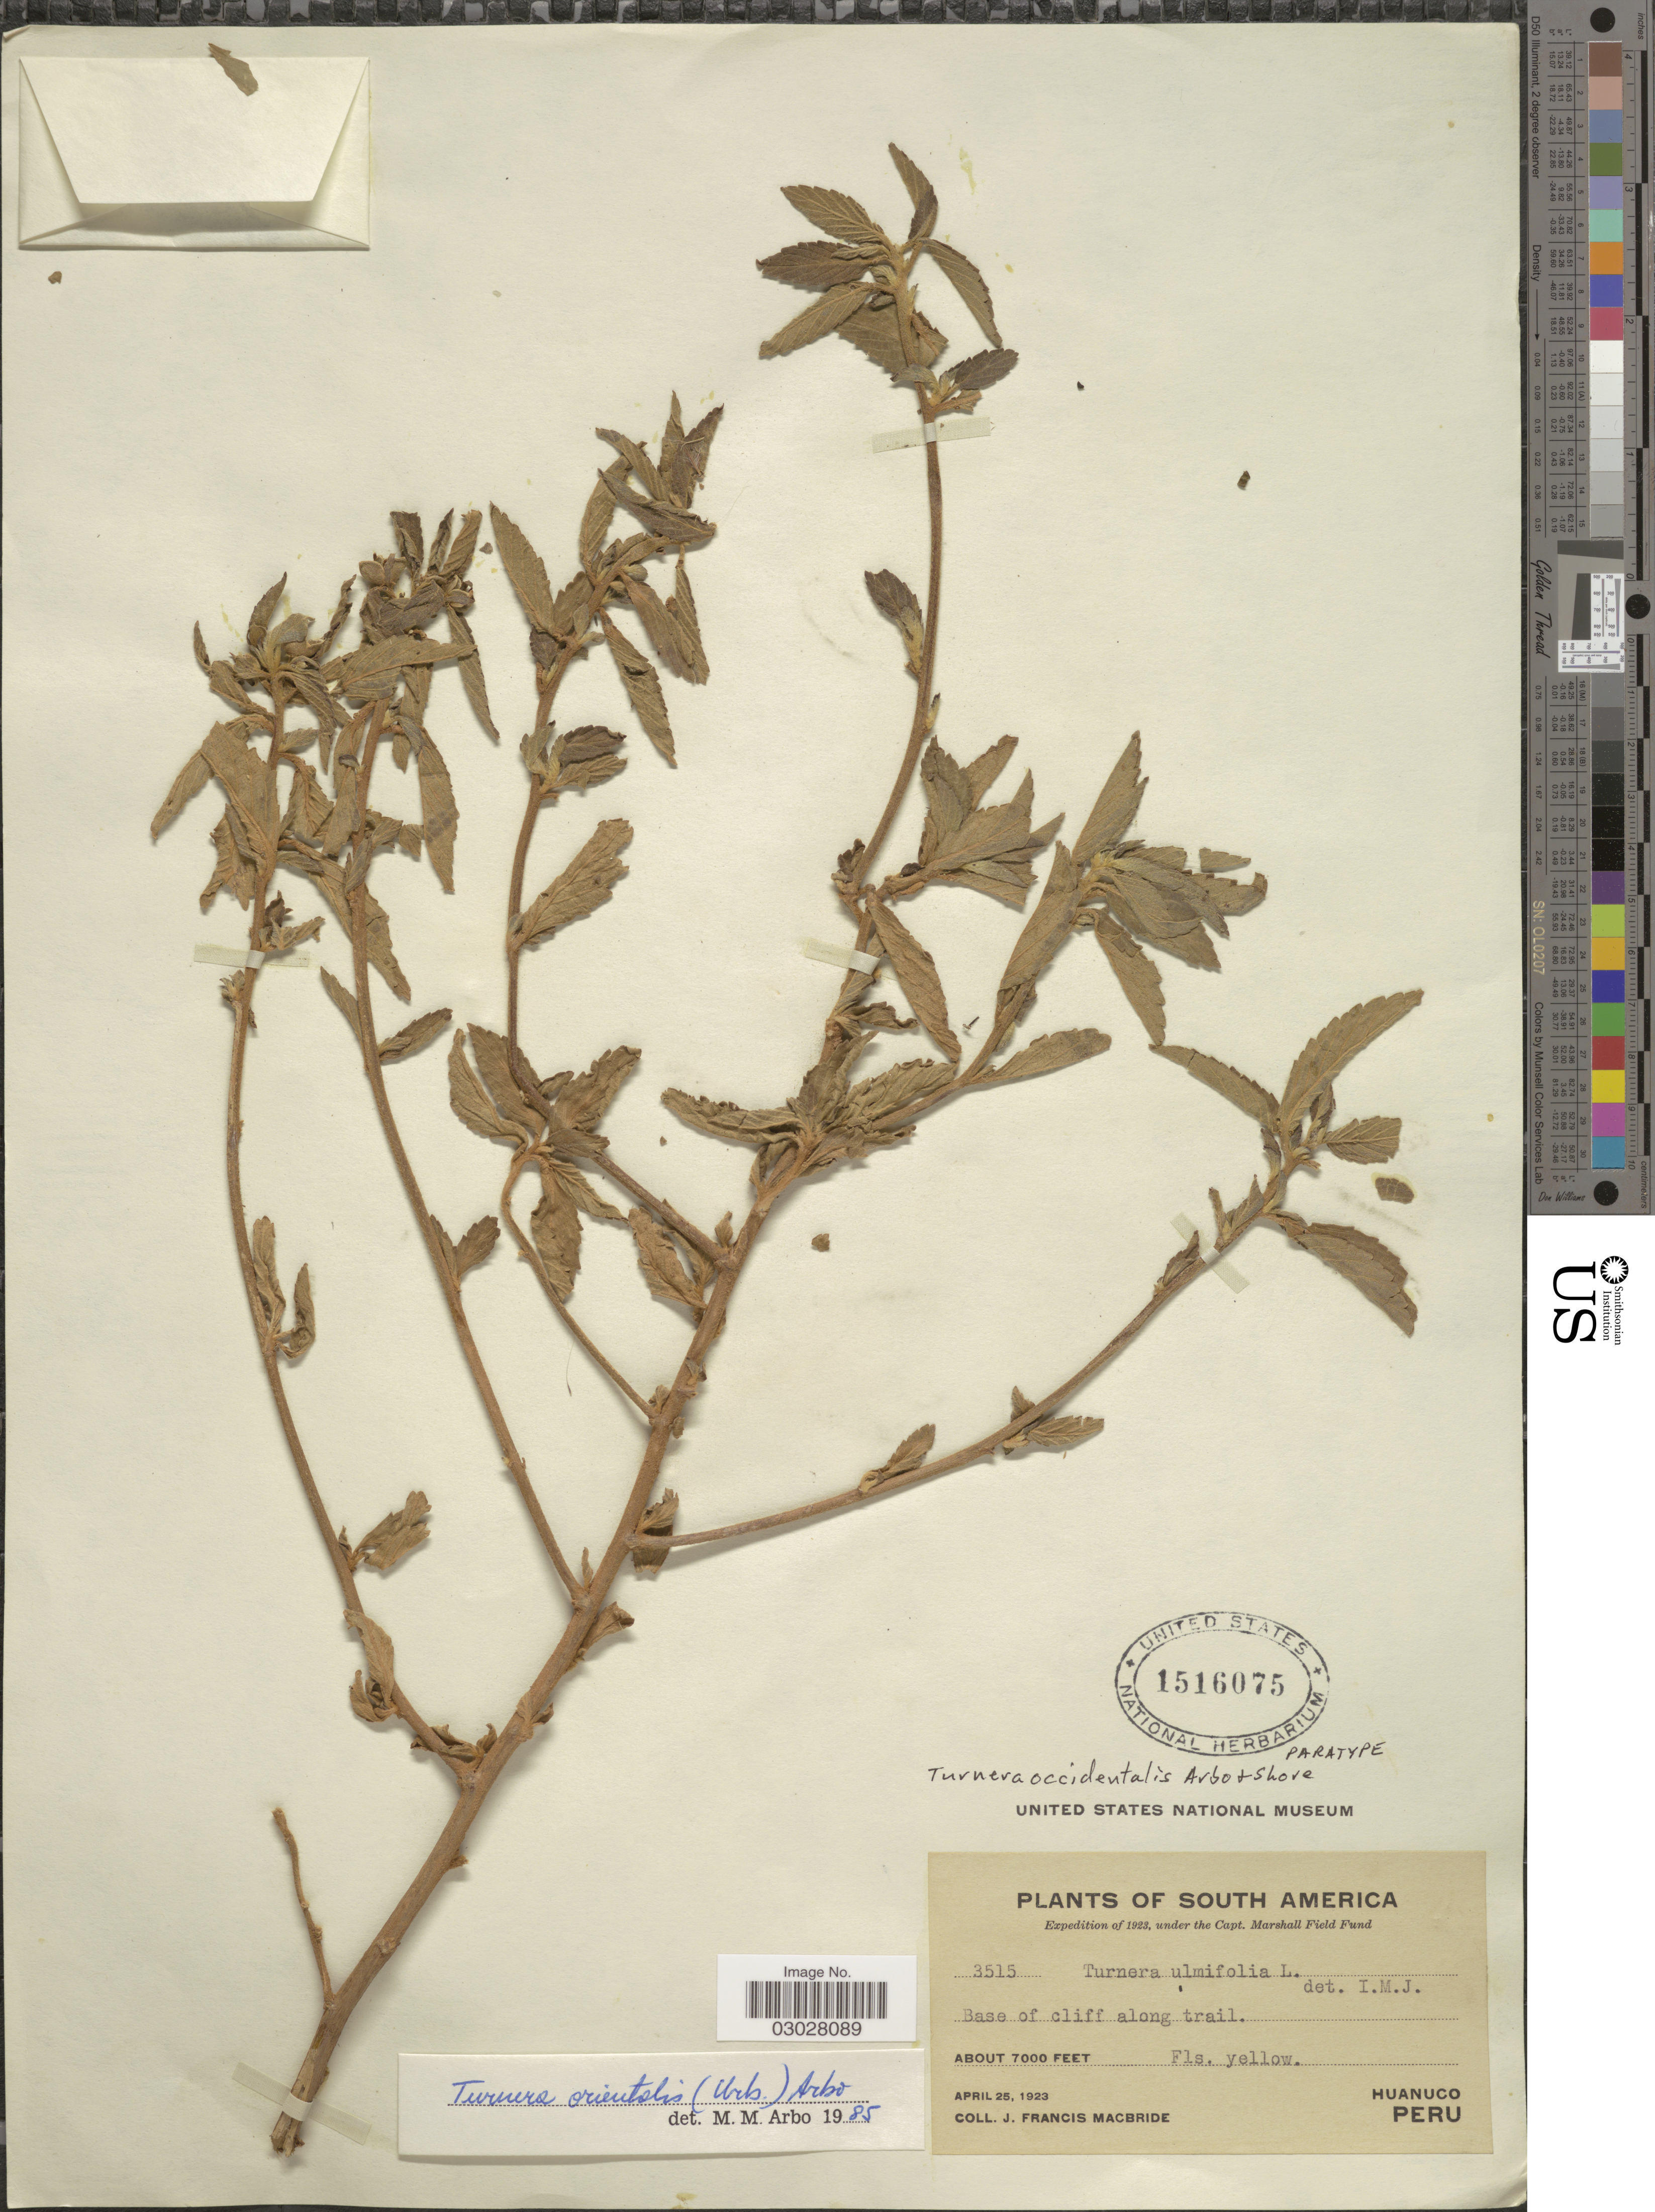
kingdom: Plantae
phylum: Tracheophyta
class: Magnoliopsida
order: Malpighiales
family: Turneraceae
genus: Turnera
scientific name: Turnera occidentalis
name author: Arbo & Shore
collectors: J. F. Macbride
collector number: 3515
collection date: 1923-04-25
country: Peru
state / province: Huánuco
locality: Base of cliff along trail.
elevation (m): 2134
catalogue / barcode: US 1516075